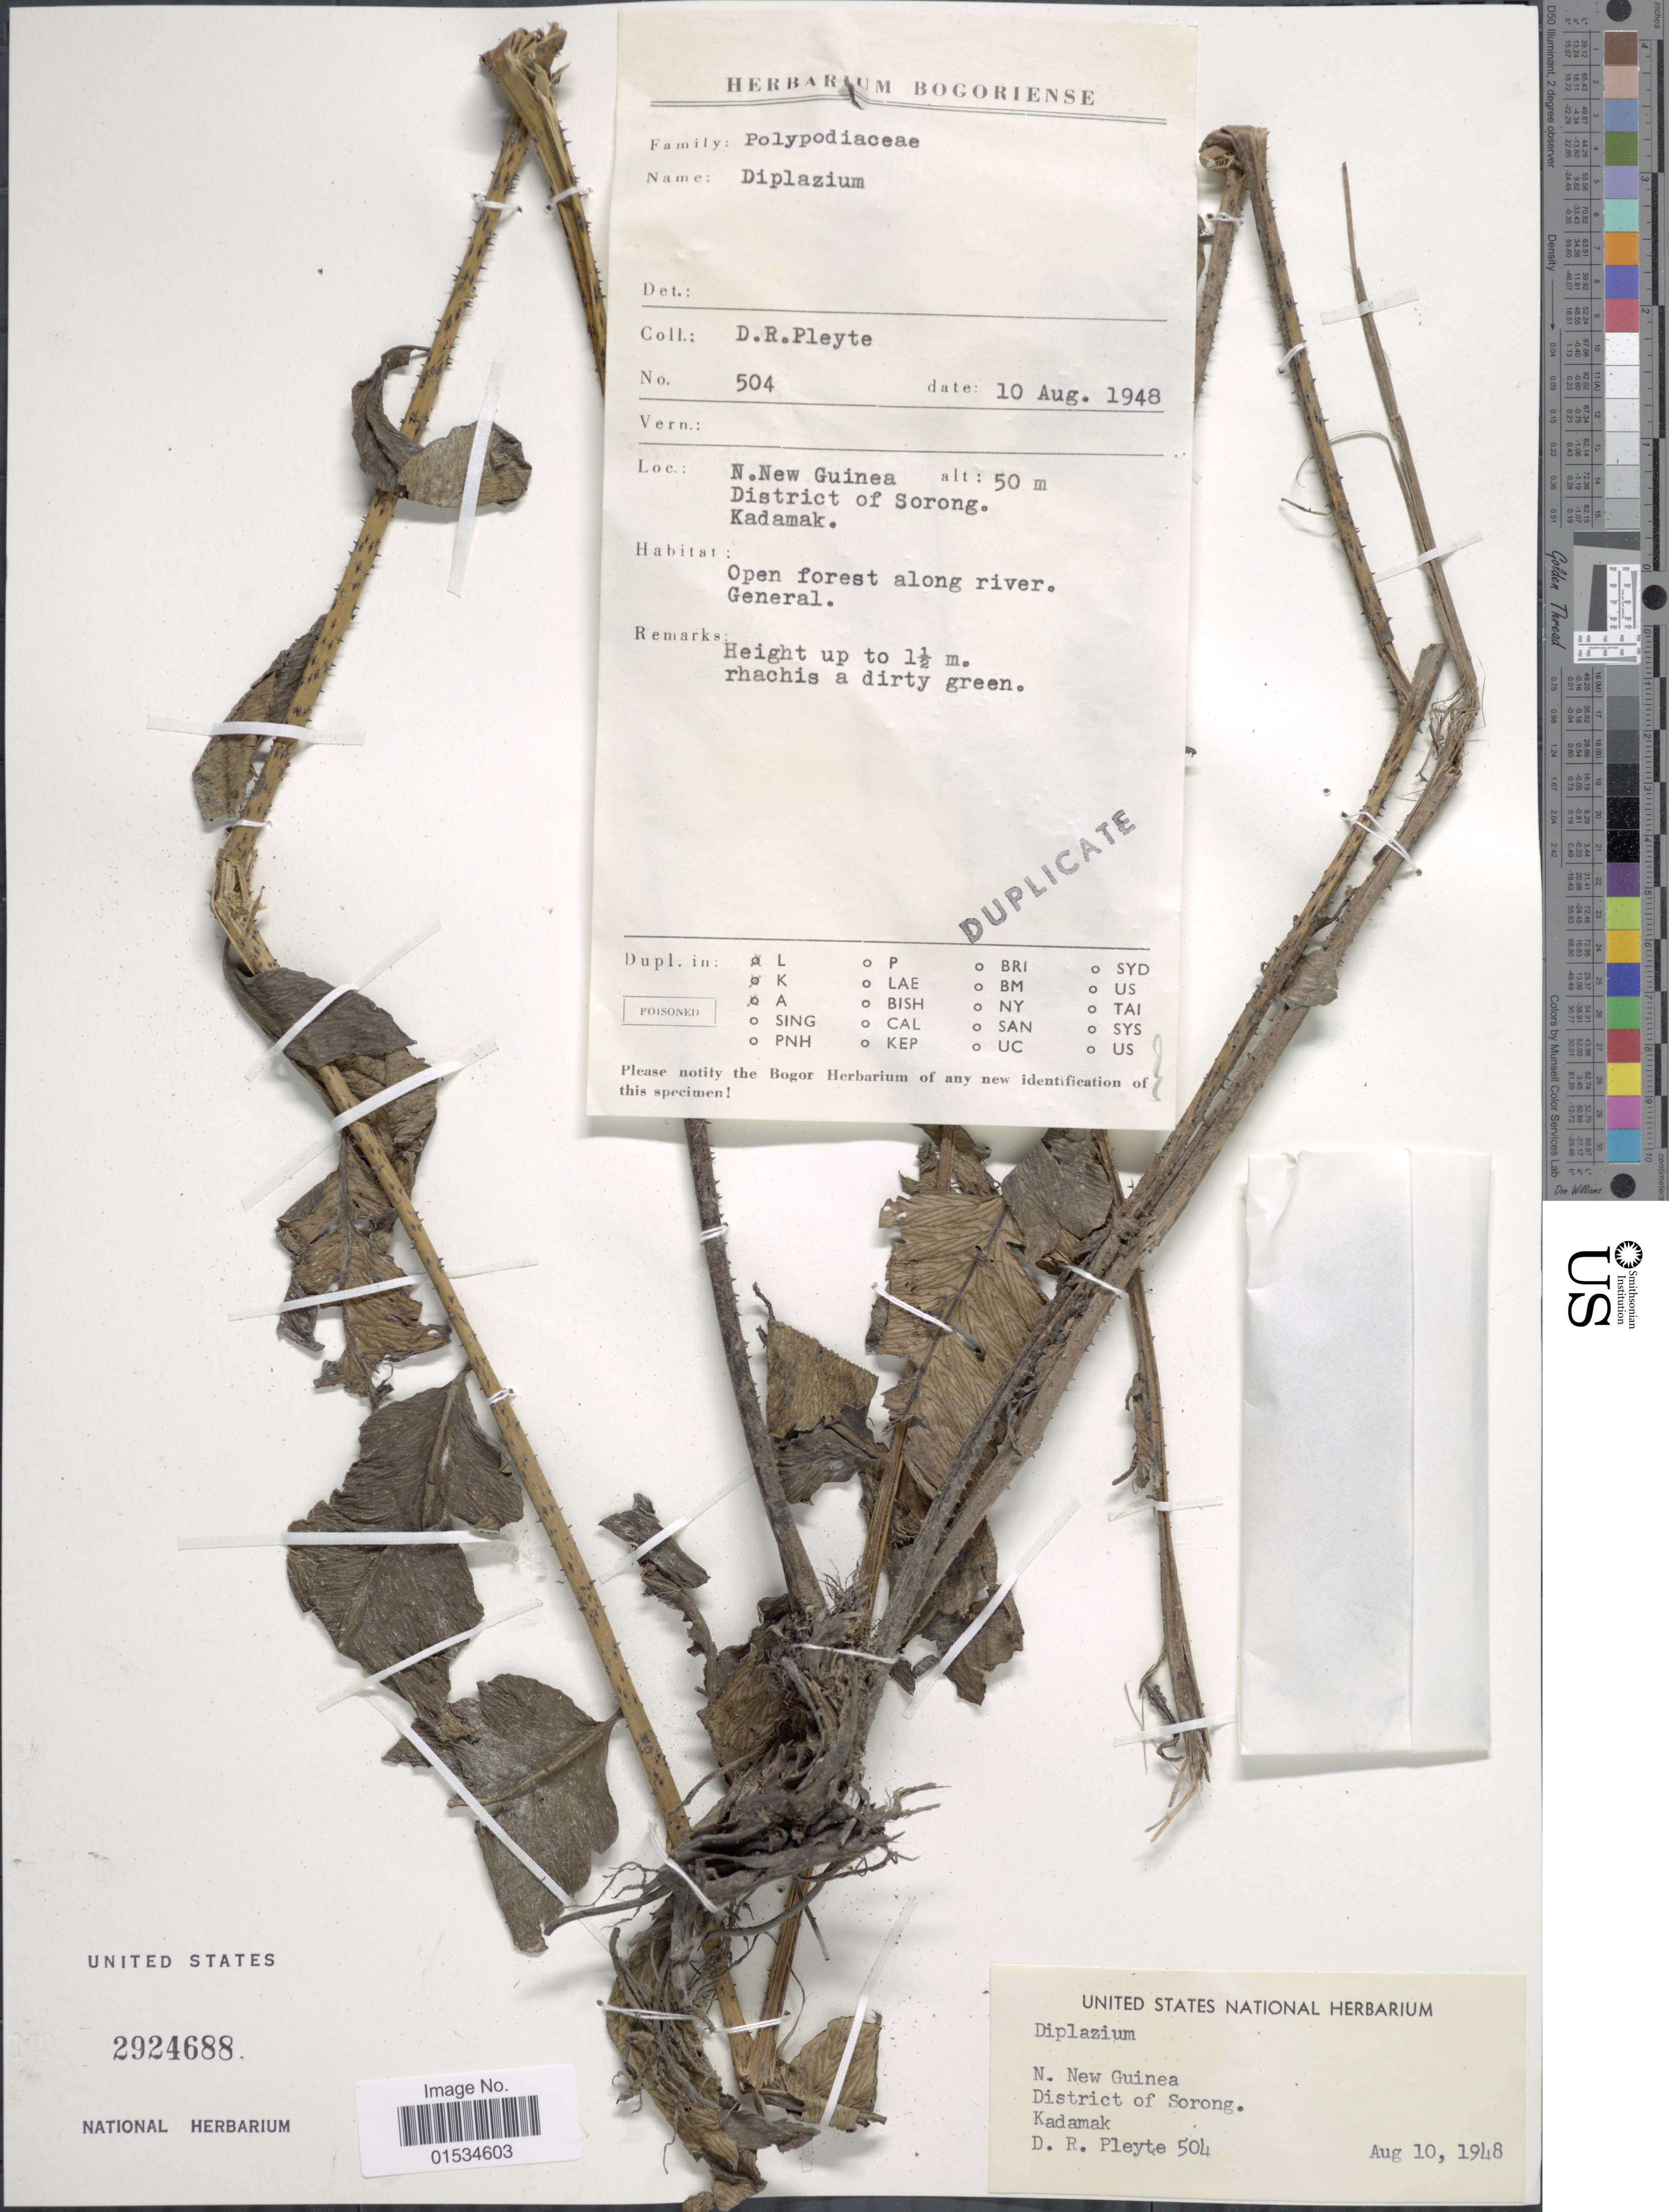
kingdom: Plantae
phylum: Tracheophyta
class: Polypodiopsida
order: Polypodiales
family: Athyriaceae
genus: Diplazium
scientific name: Diplazium accendens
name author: Blume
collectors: D. Pleyte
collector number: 504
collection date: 1948-08-10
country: Indonesia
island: New Guinea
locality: N. New Guinea, District of Sorong, Kadamak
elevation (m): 50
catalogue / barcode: US 2924688